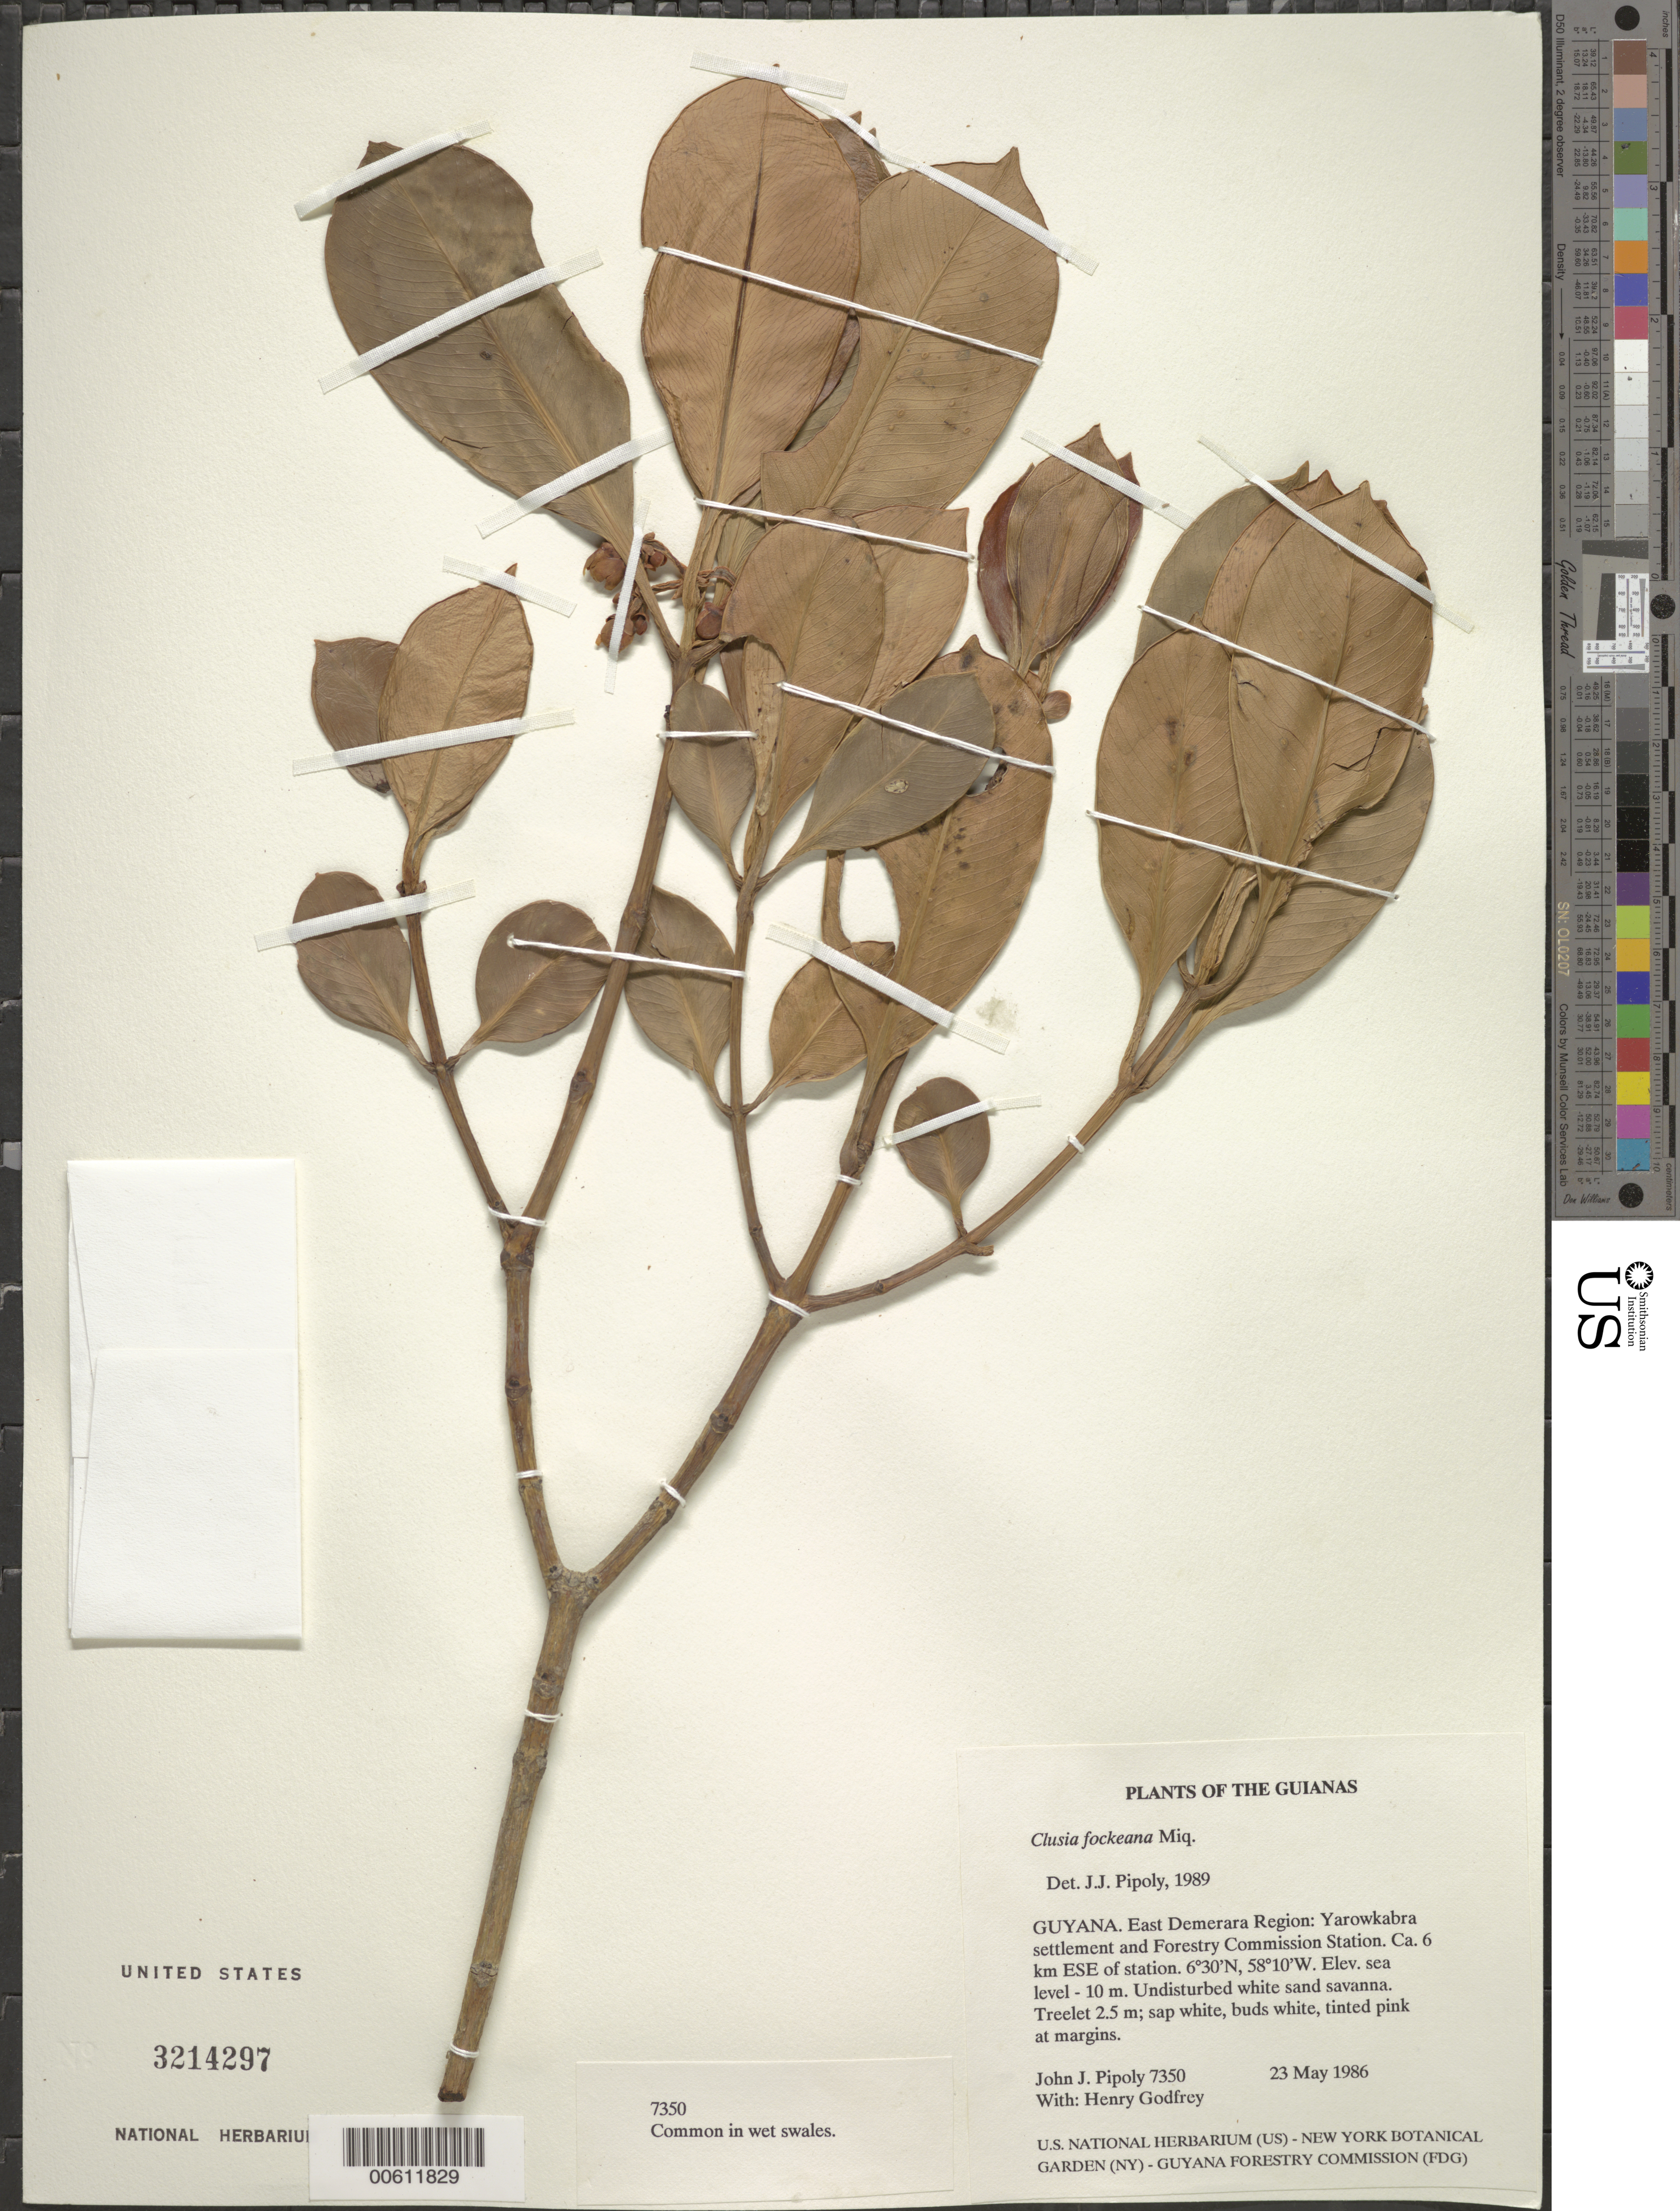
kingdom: Plantae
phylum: Tracheophyta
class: Magnoliopsida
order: Malpighiales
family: Clusiaceae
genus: Clusia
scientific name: Clusia fockeana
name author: Miq.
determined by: Pipoly, J. J., III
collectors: J. J. Pipoly & H. Godfrey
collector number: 7350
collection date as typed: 23 May 1986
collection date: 1986-05-23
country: Guyana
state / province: Demerara-Mahaica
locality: Yarowkabra settlement and Forestry Commission Station ca. 6 km ESE of station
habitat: Undisturbed white sand savanna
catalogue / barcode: US 3214297